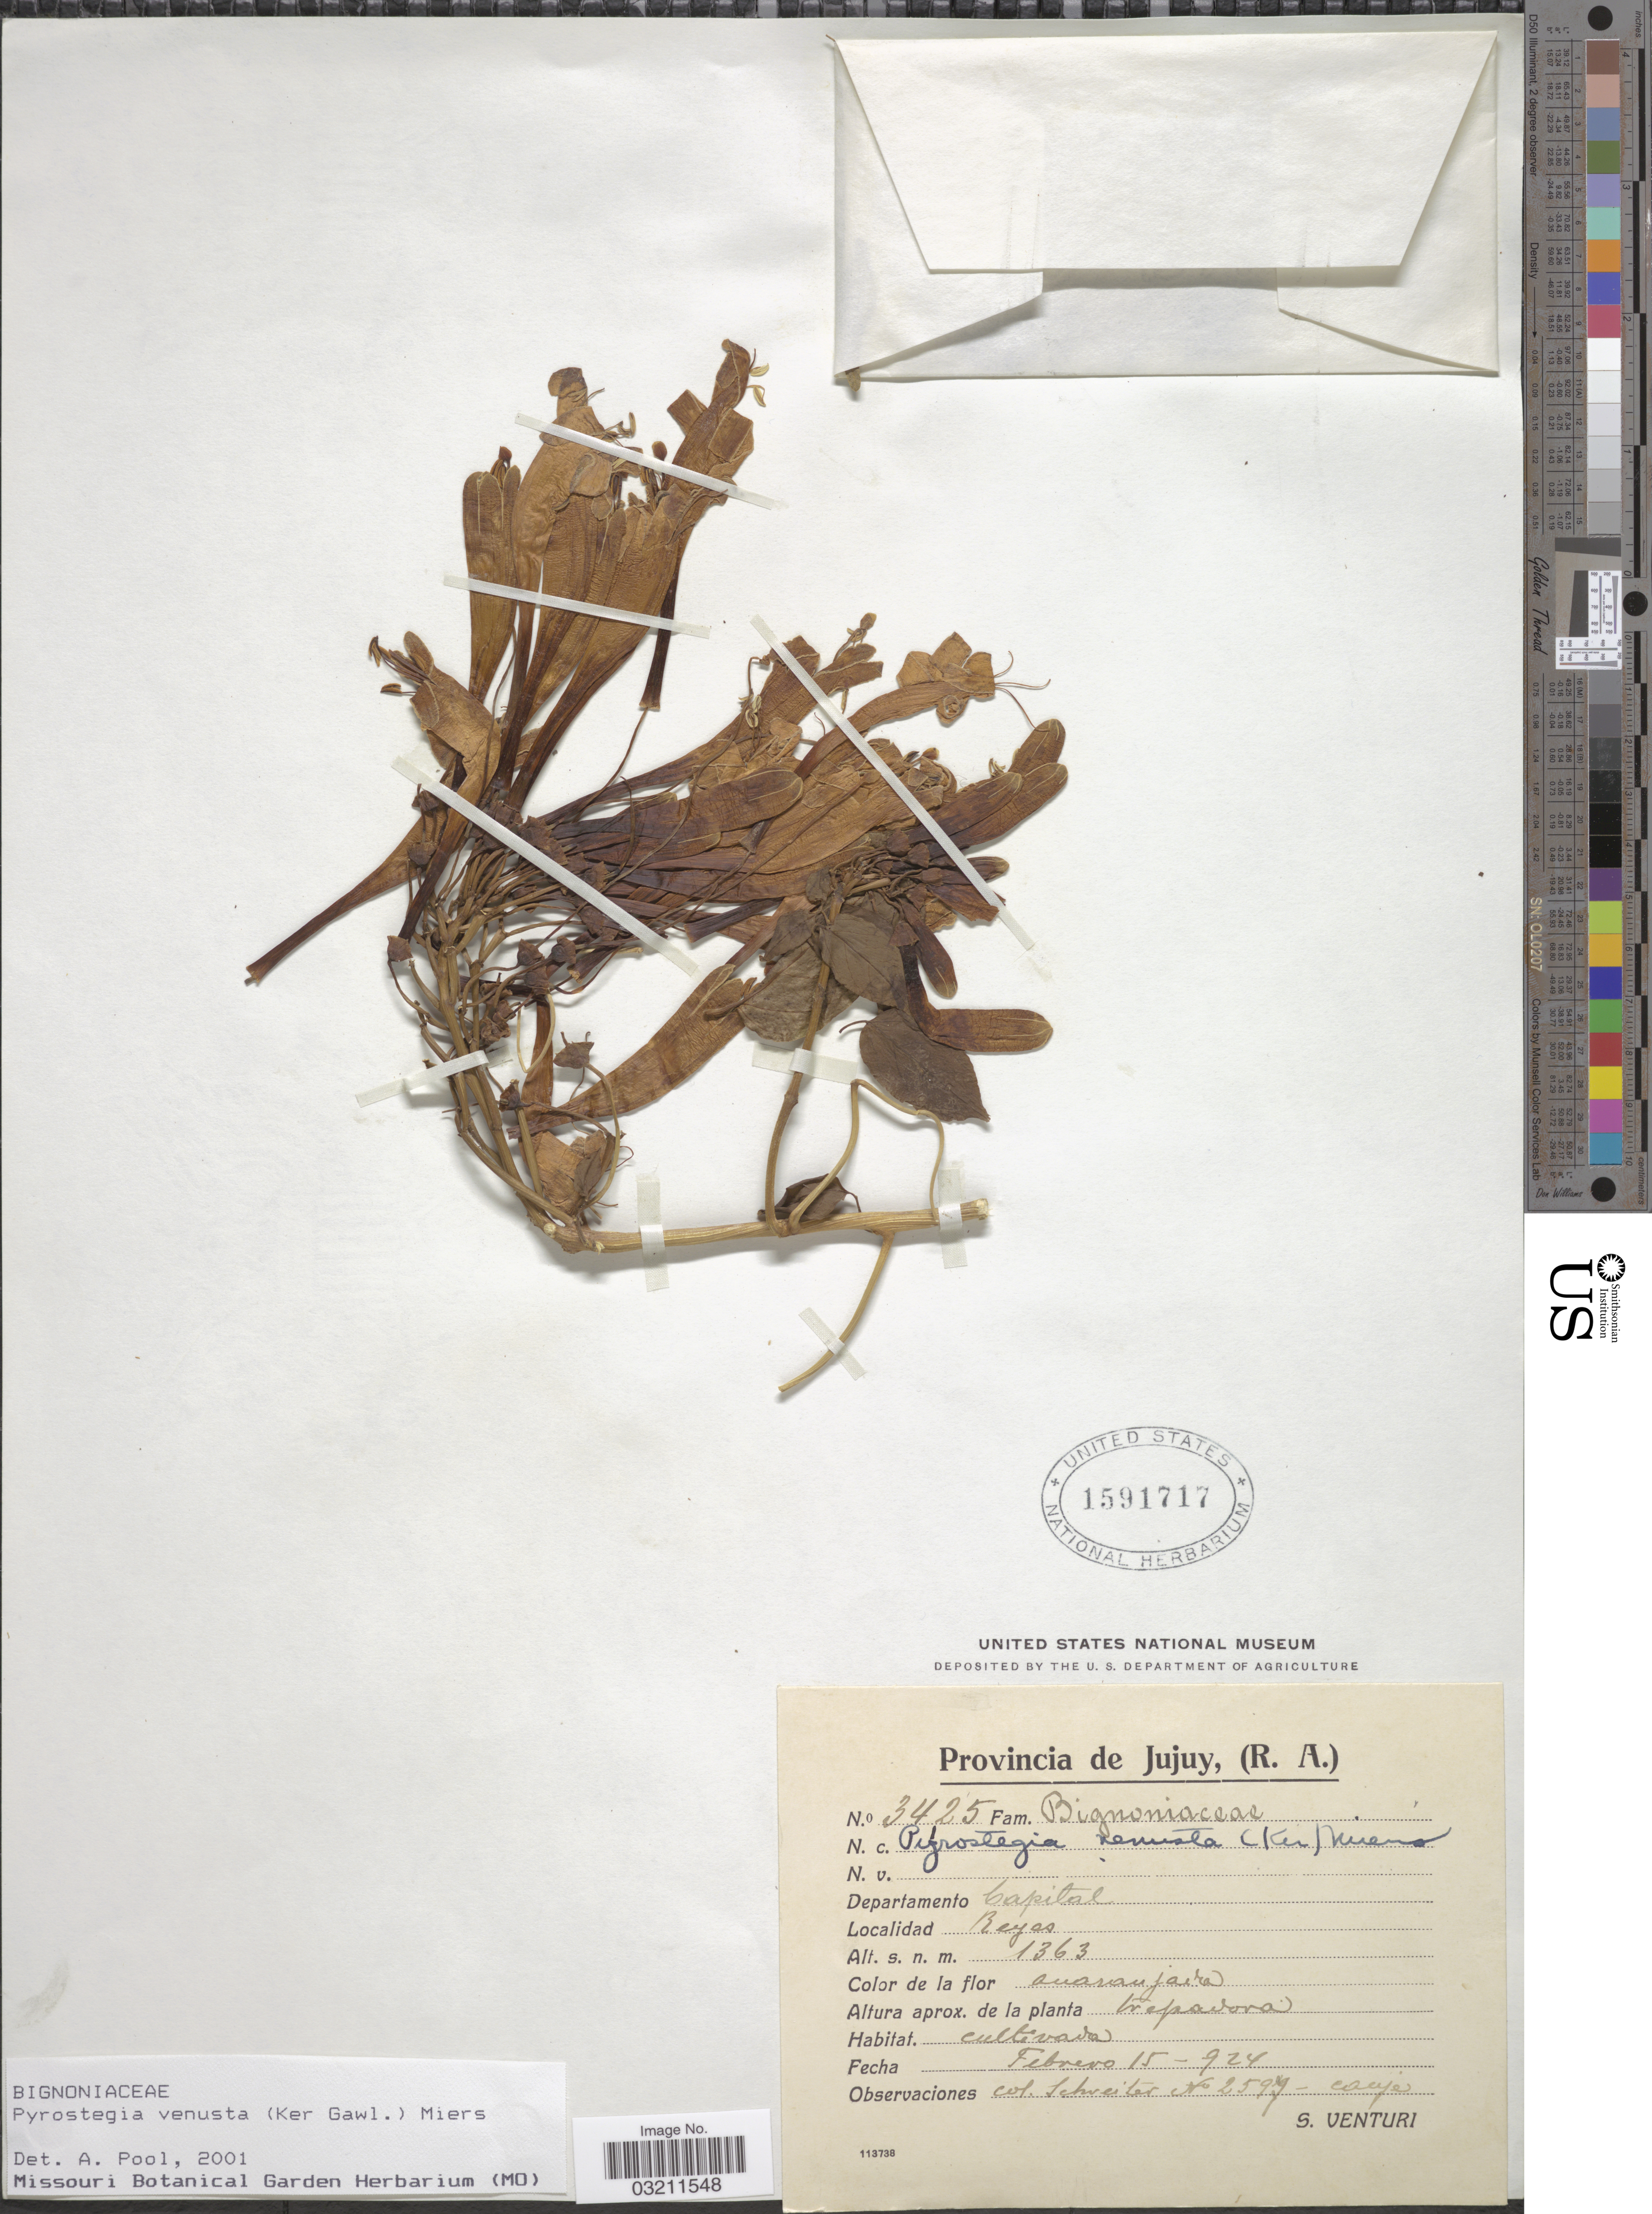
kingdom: Plantae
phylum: Tracheophyta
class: Magnoliopsida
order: Lamiales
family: Bignoniaceae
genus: Pyrostegia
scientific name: Pyrostegia venusta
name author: (Ker Gawl.) Miers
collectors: S. Venturi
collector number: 3425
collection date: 1924-02-15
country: Argentina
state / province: Jujuy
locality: Departamento Capital. Reyas.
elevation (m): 1363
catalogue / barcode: US 1591717